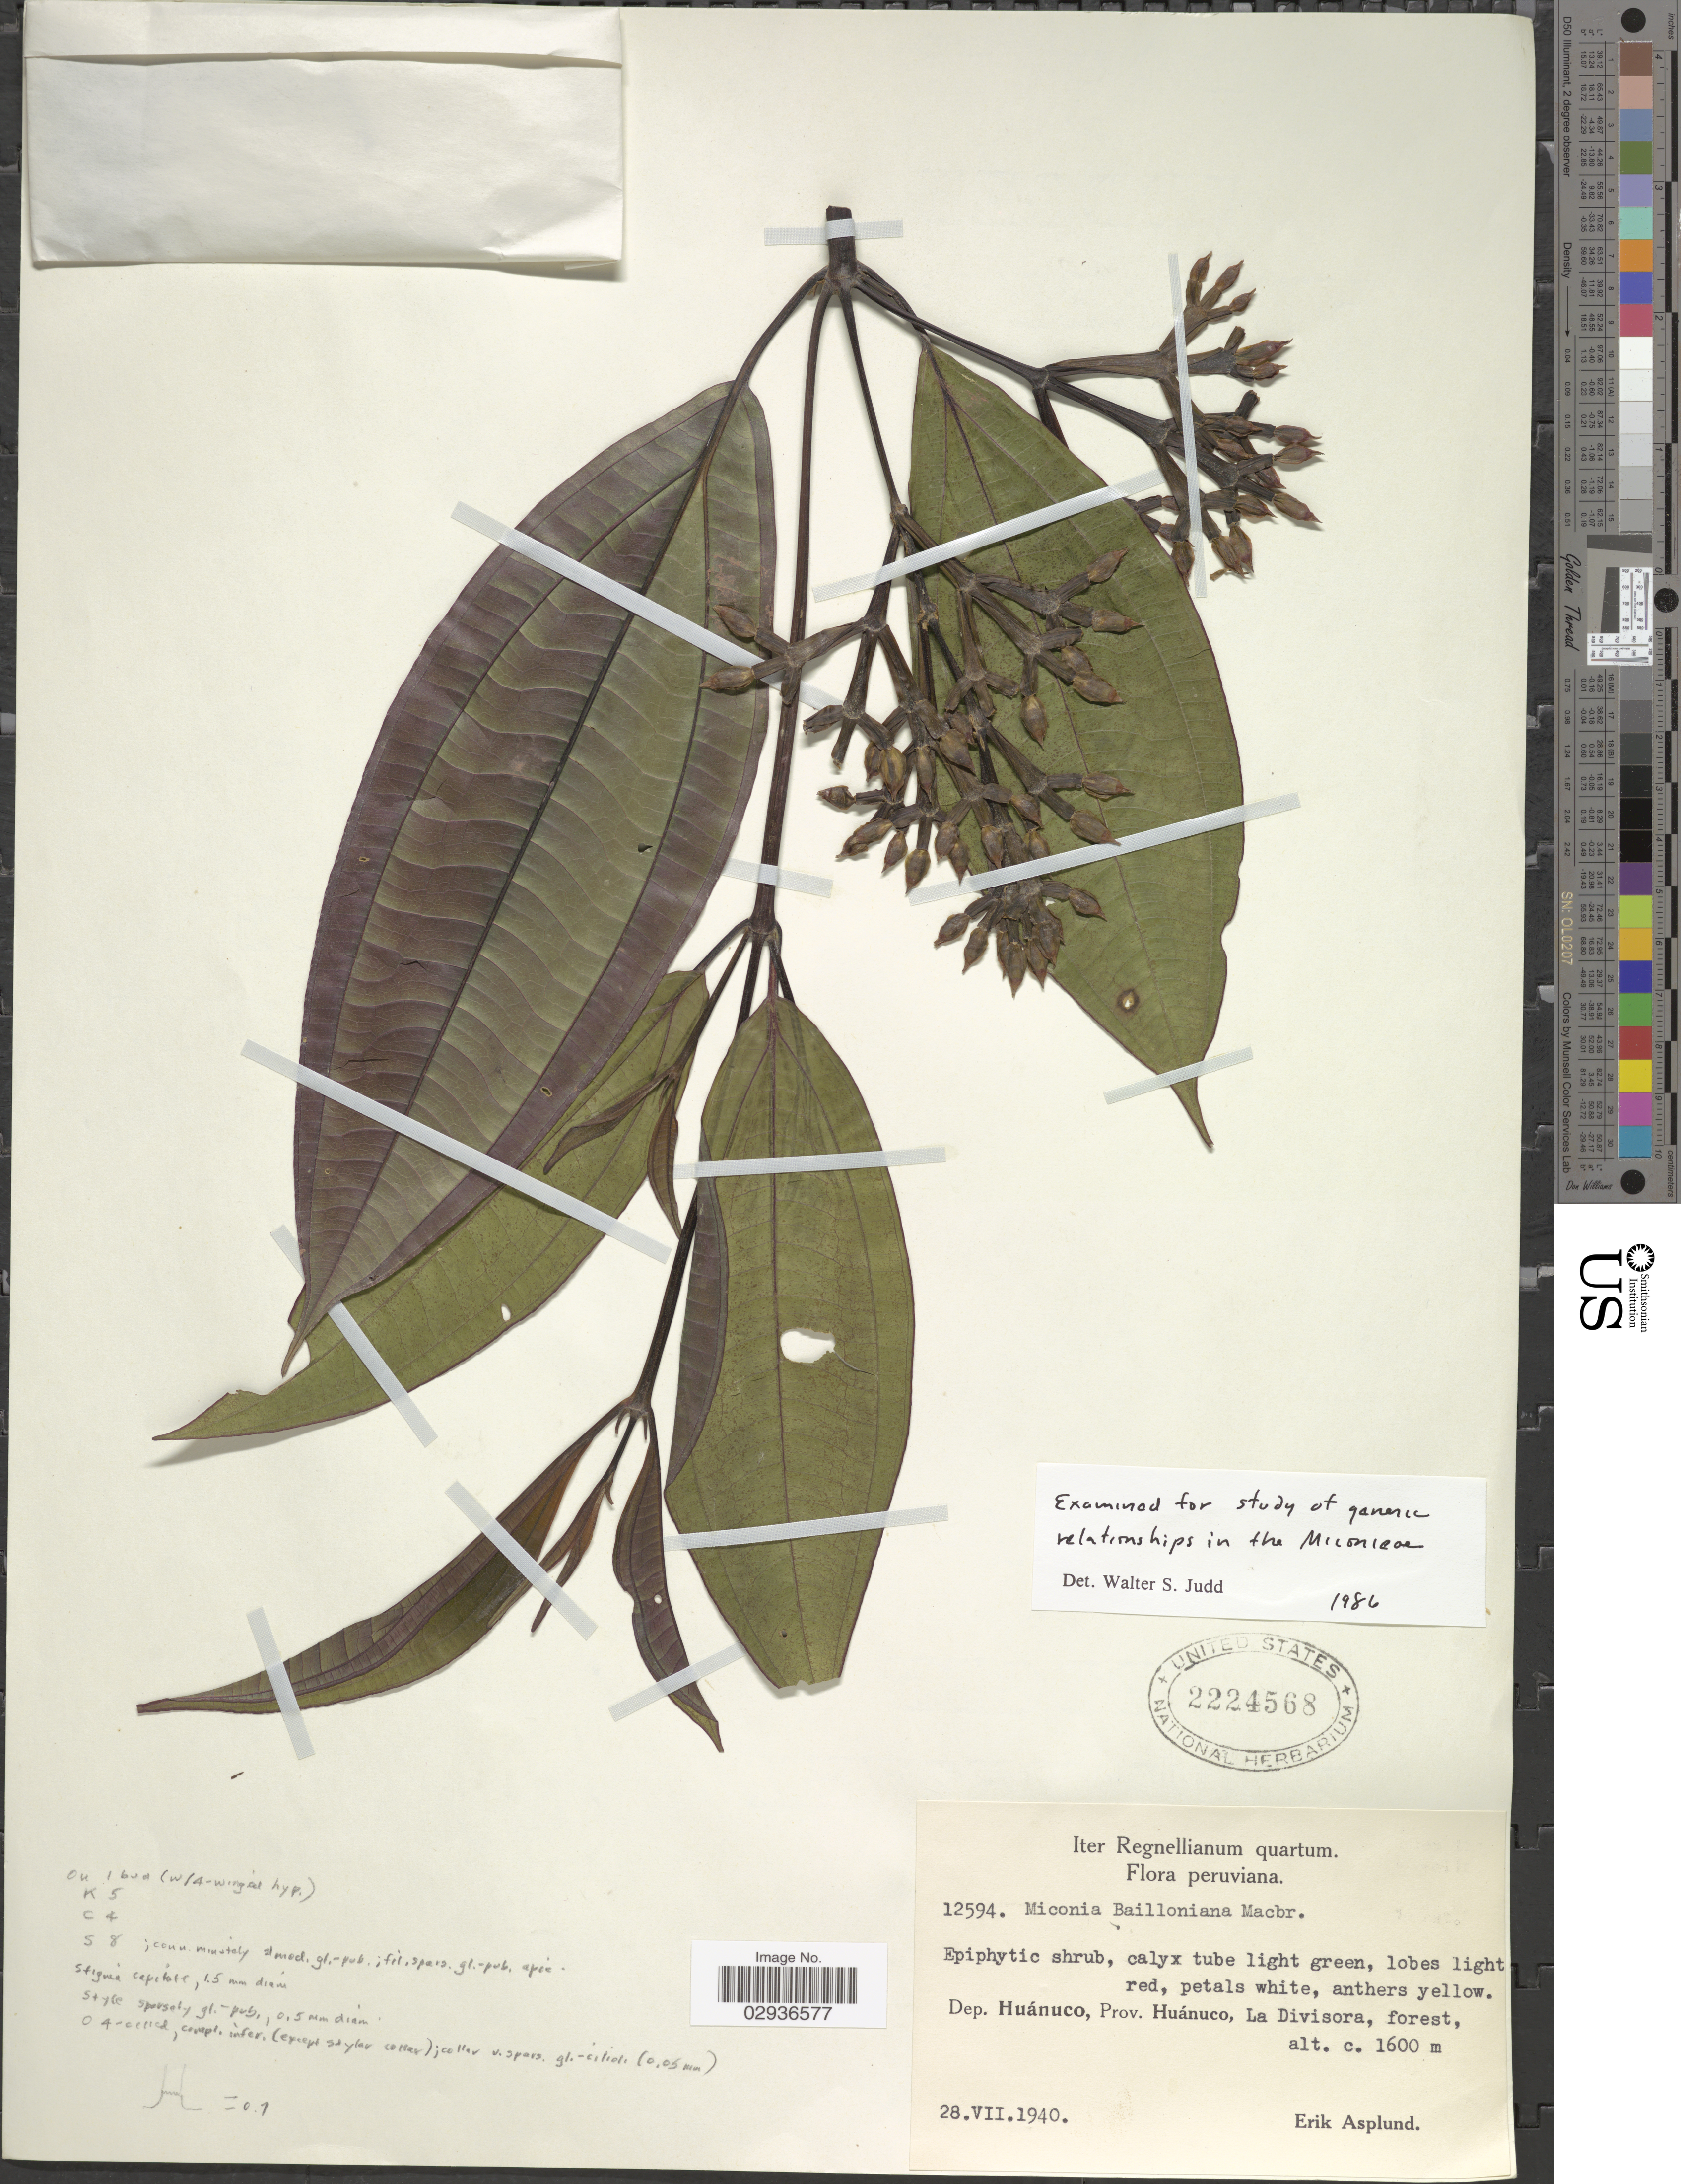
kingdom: Plantae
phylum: Tracheophyta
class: Magnoliopsida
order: Myrtales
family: Melastomataceae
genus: Miconia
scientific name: Miconia bailloniana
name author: J.F. Macbr.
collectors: E. Asplund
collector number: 12594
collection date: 1940-08-28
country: Peru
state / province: Huánuco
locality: Dep. Huánuco, Prov. Huánuco, La Divisora.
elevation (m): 1600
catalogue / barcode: US 2224568